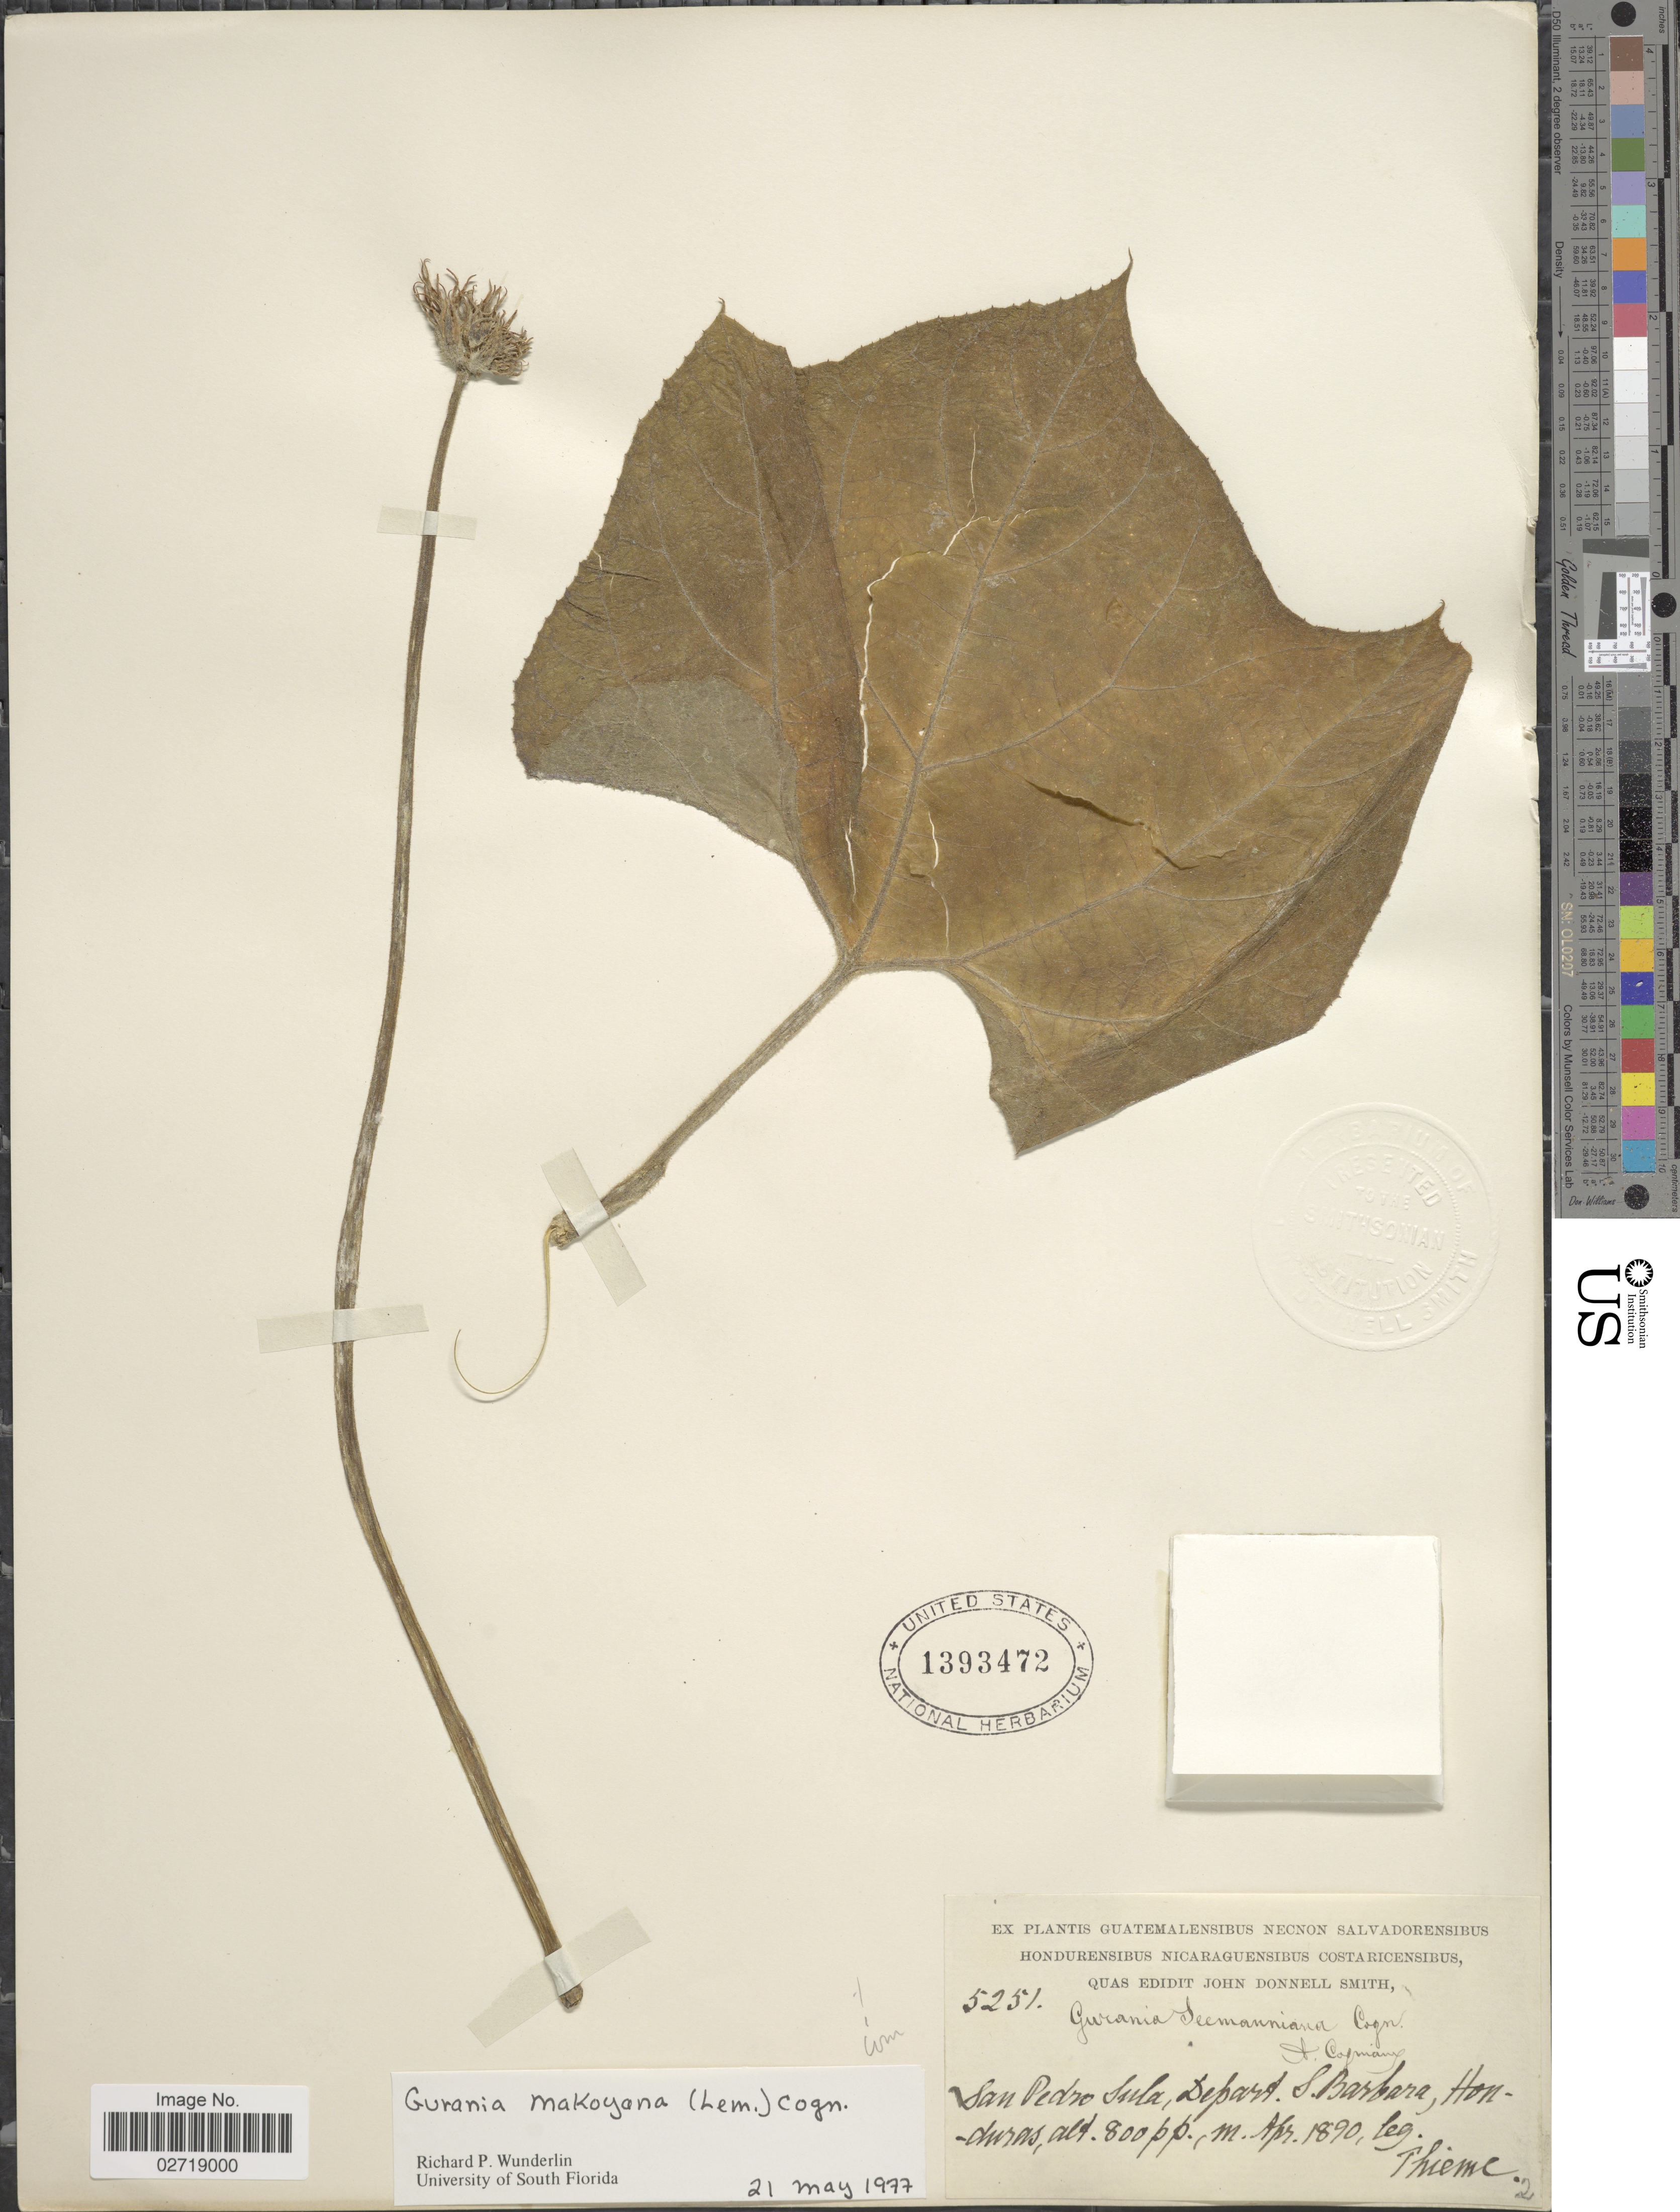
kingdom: Plantae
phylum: Tracheophyta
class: Magnoliopsida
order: Cucurbitales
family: Cucurbitaceae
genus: Gurania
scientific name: Gurania makoyana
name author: (Lem.) Cogn.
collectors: C. Thieme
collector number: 5251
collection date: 1890-04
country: Honduras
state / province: Santa Bárbara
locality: San Pedro Sula, Depart. Santa Bárbara.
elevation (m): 244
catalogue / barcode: US 1393472